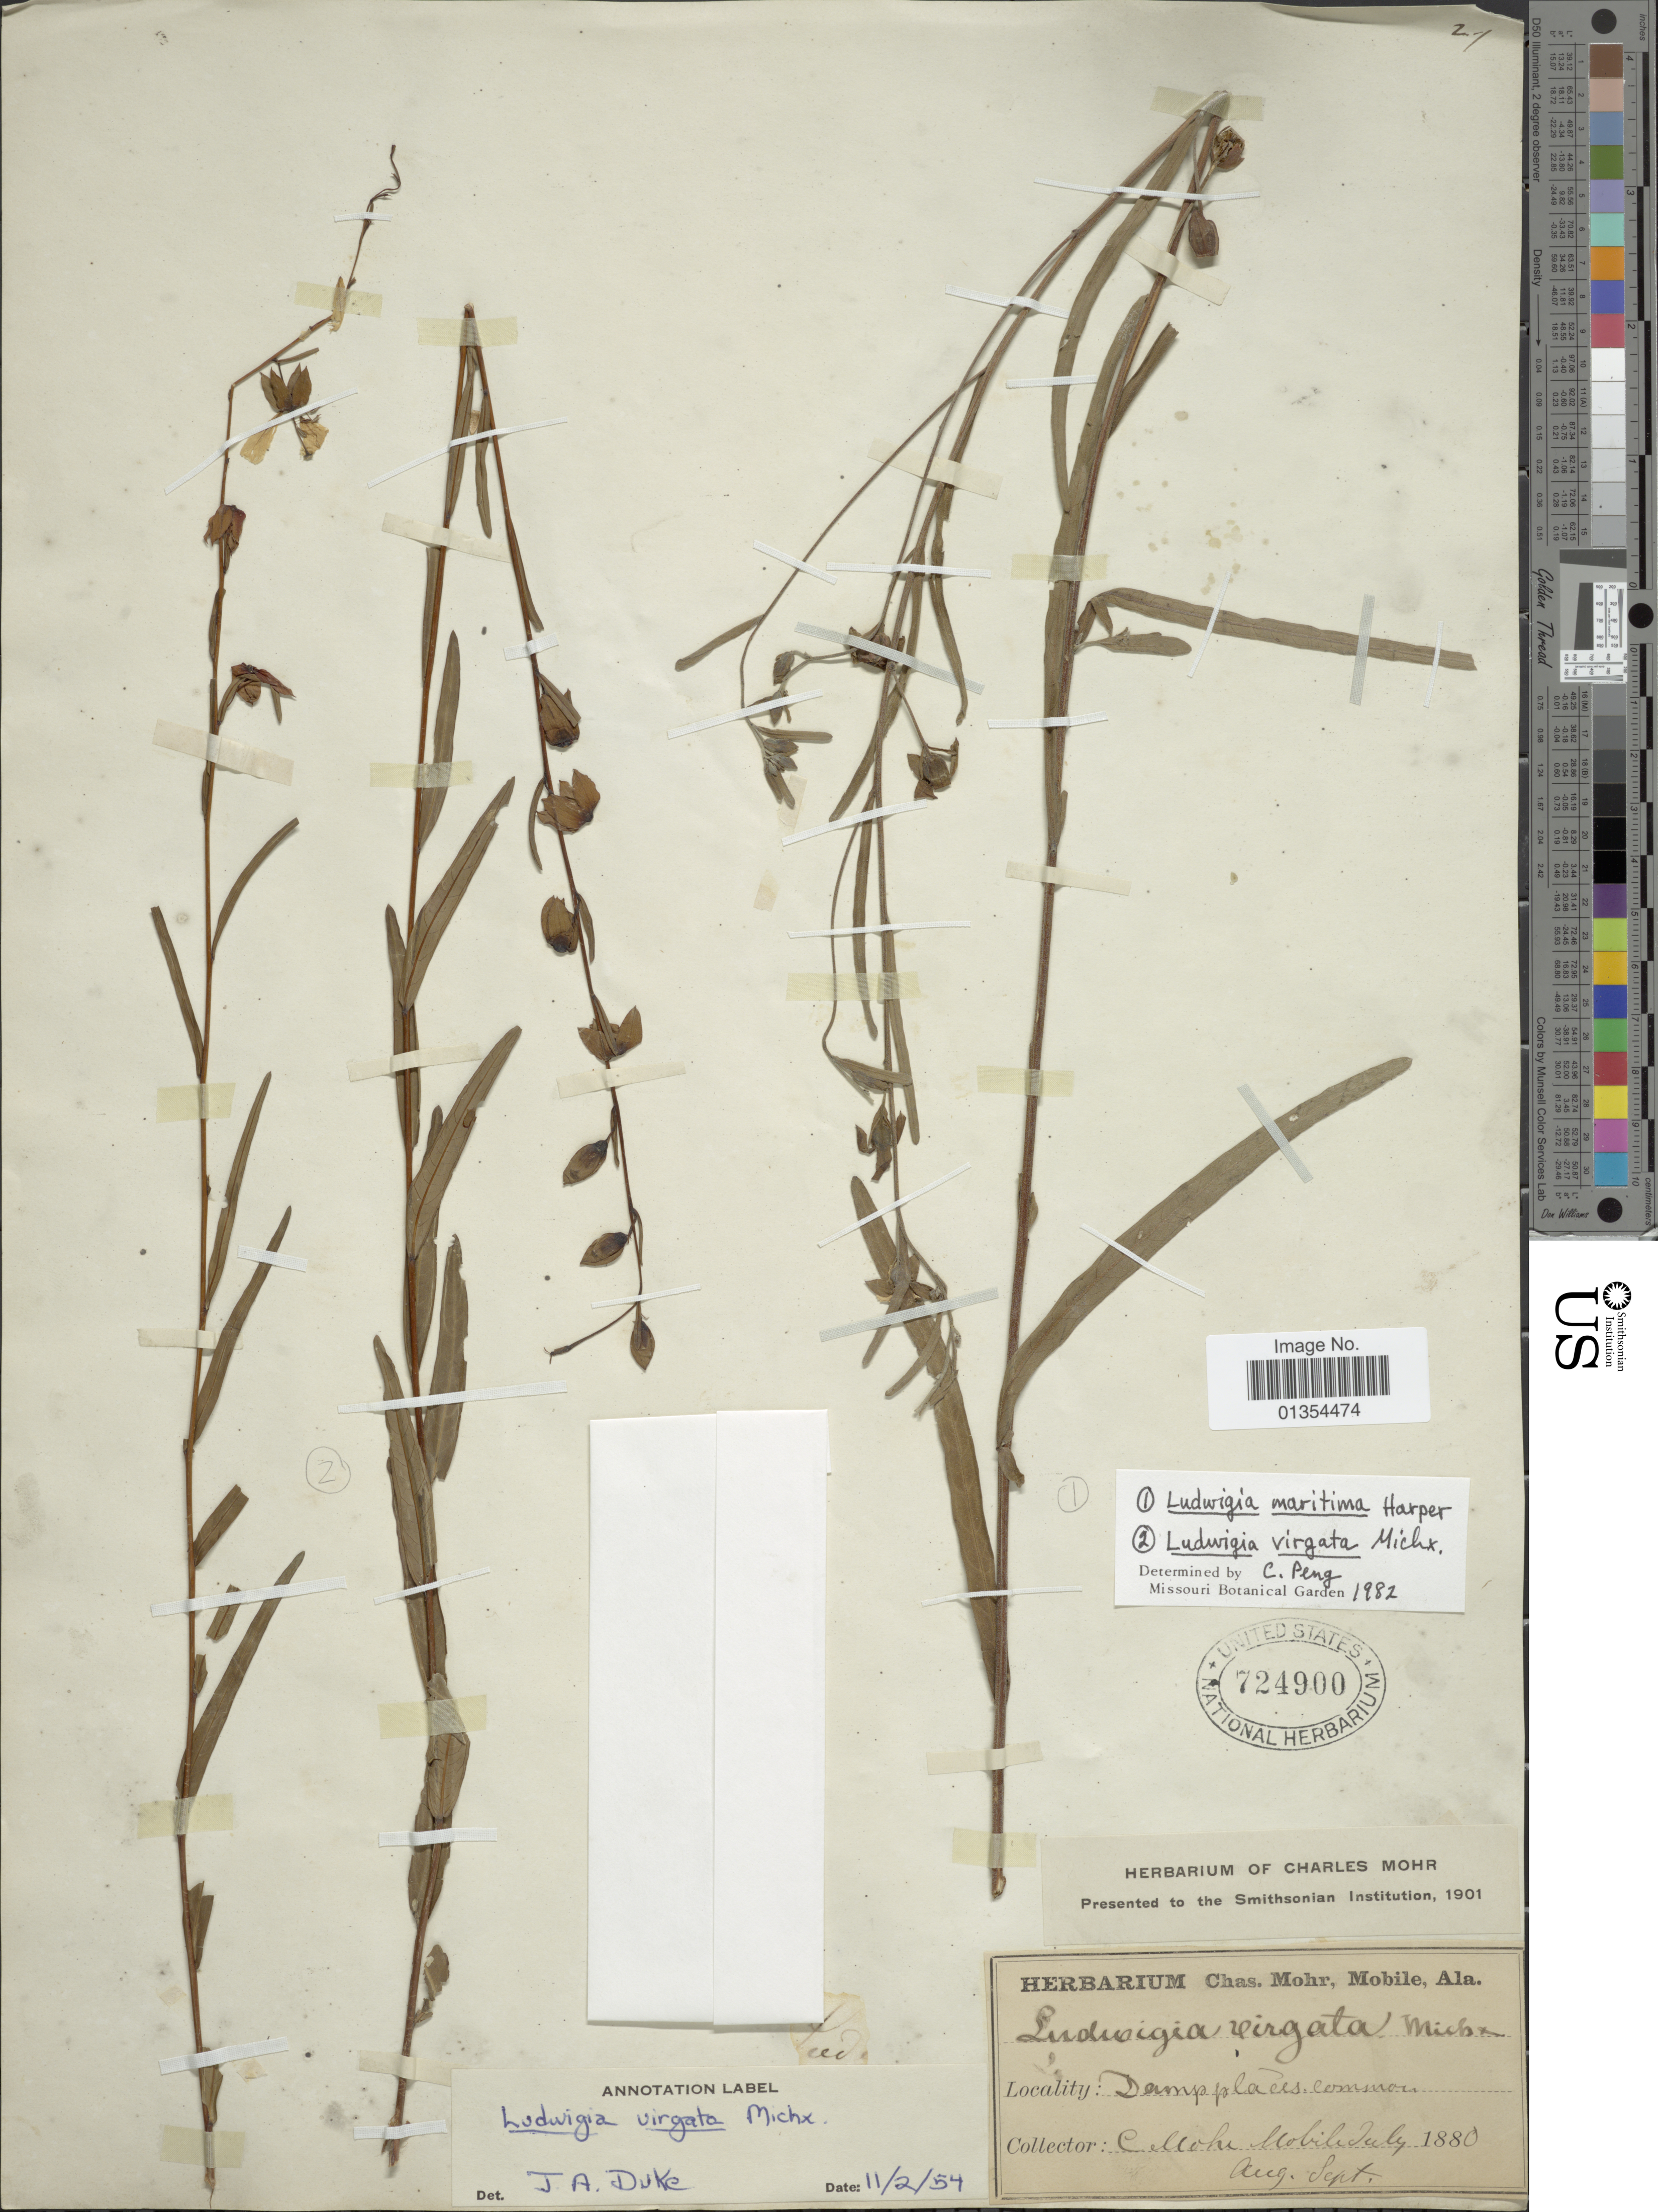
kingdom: Plantae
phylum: Tracheophyta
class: Magnoliopsida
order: Myrtales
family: Onagraceae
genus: Ludwigia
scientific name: Ludwigia maritima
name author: R.M. Harper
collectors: Mohr, C. T. (herbarium)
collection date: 1880-08/1880-09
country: United States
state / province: Alabama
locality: Damp places, common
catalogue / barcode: US 724900